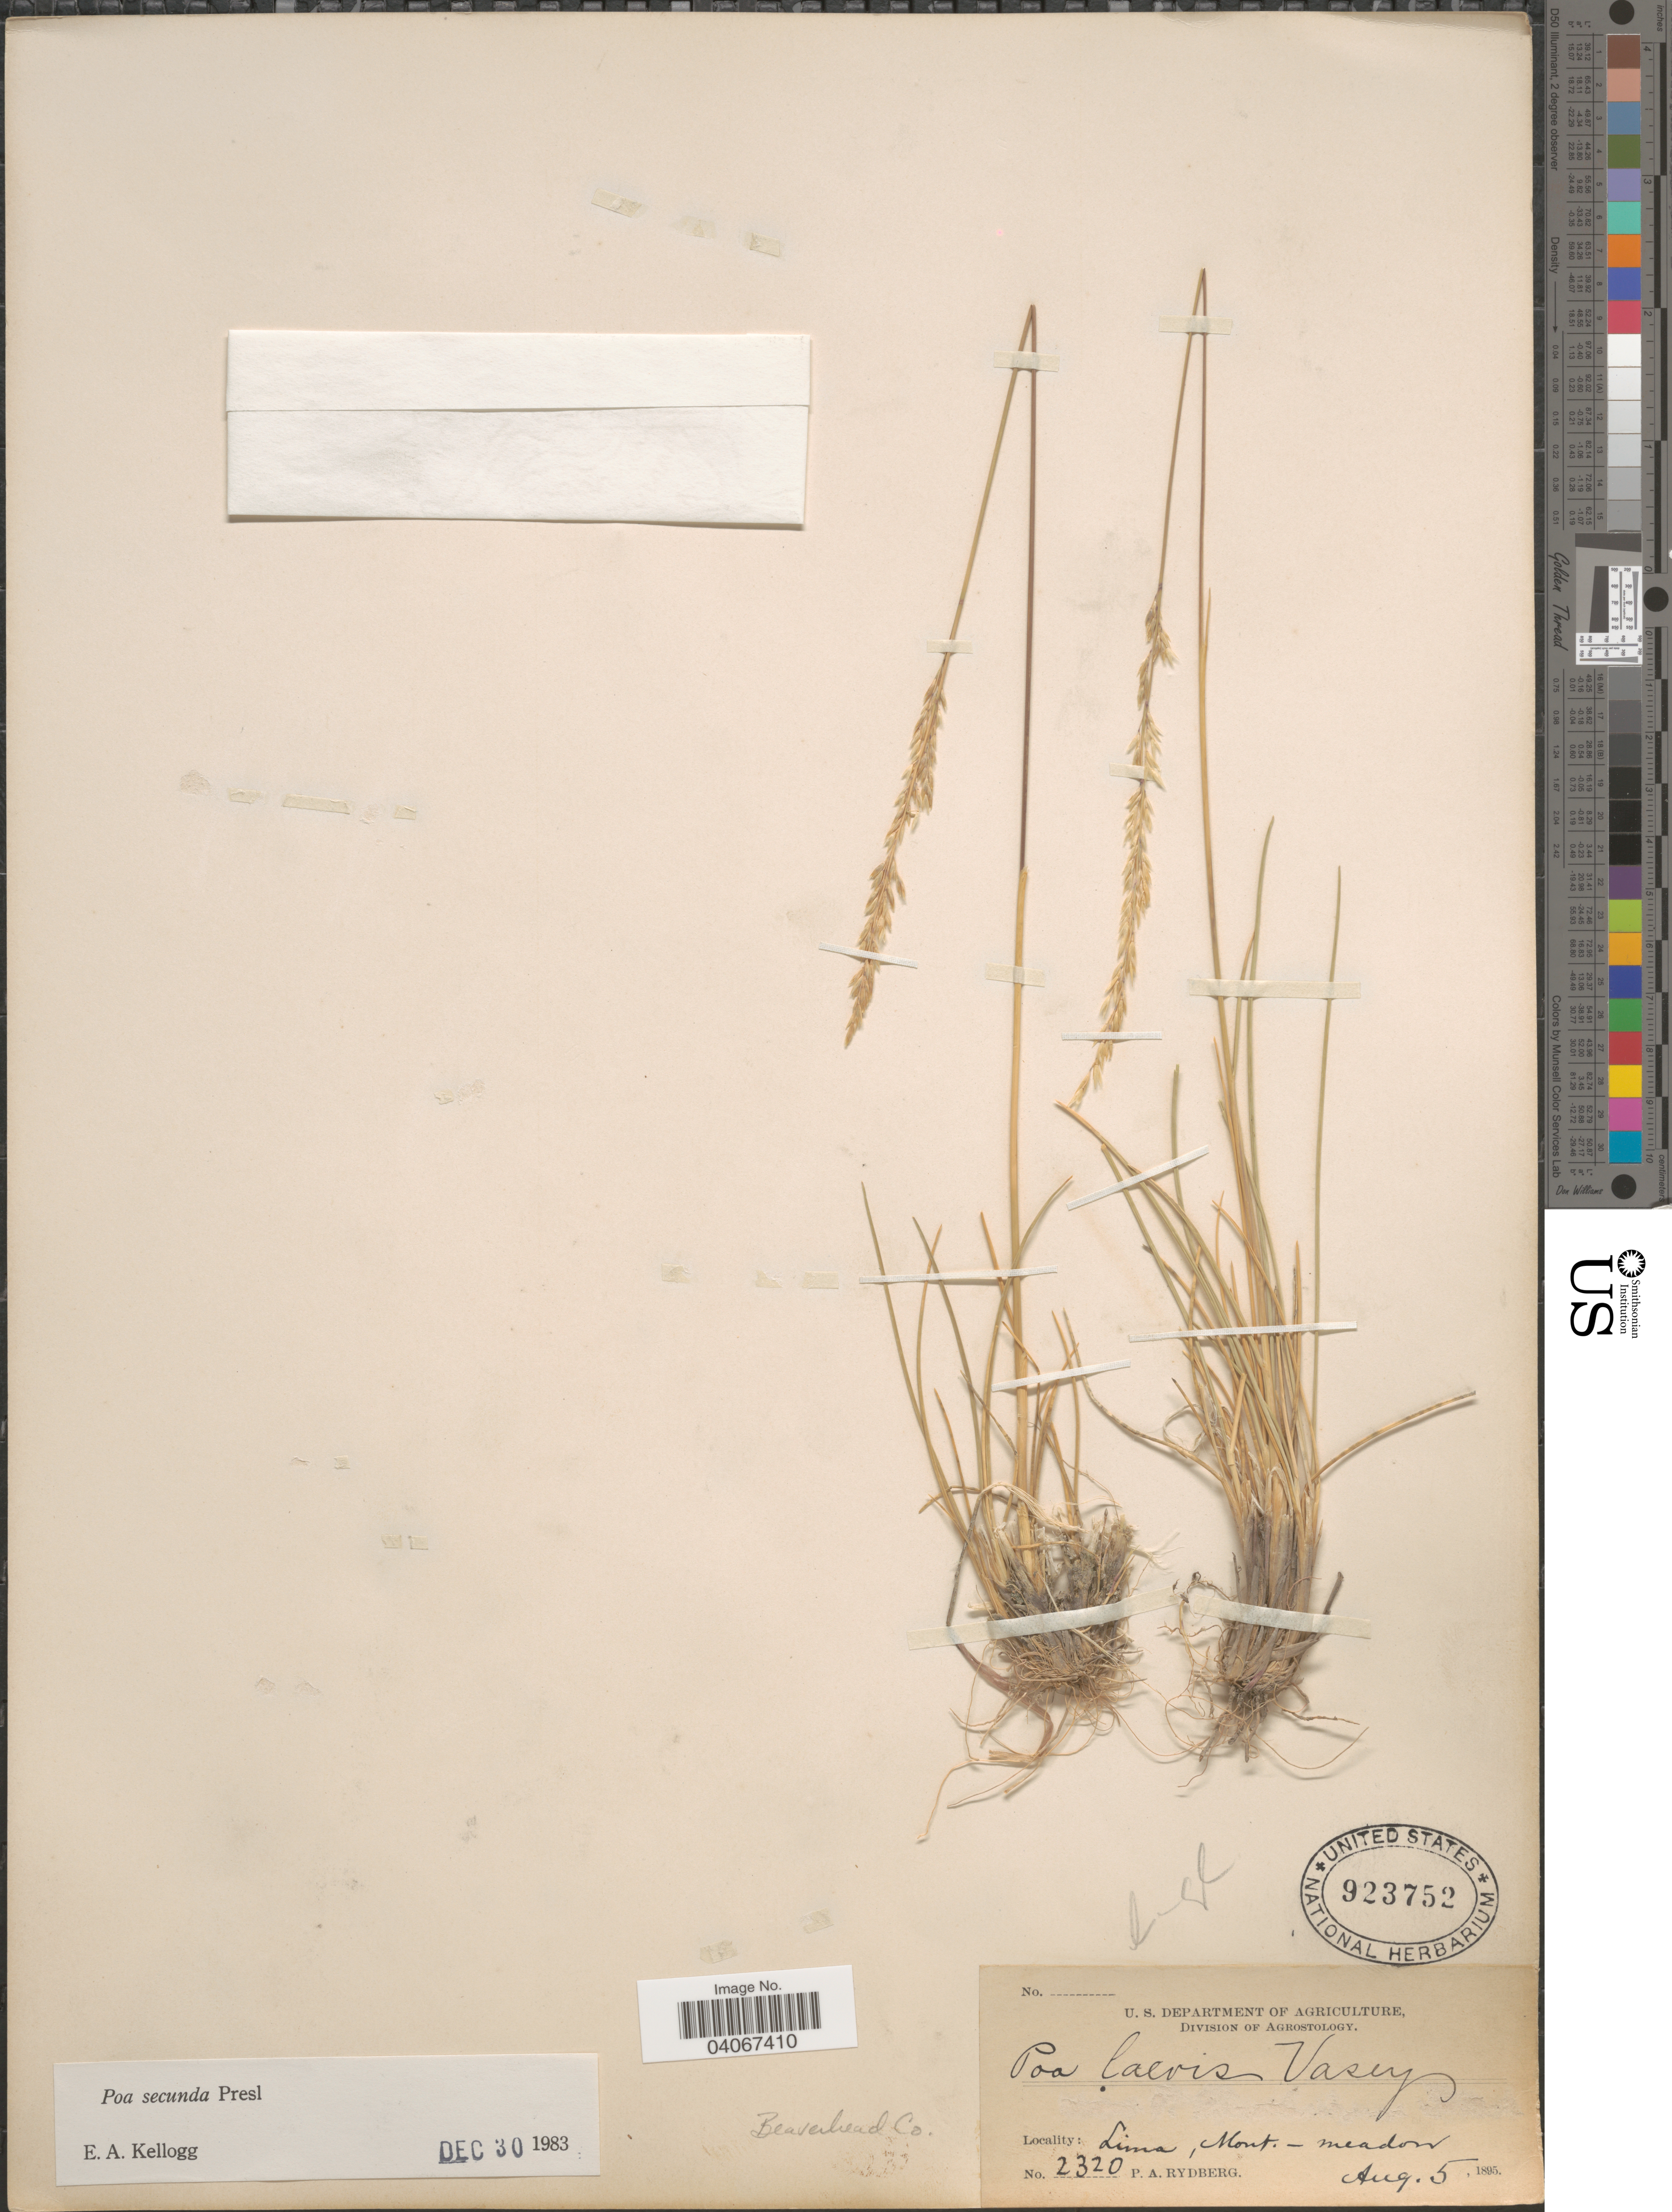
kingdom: Plantae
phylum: Tracheophyta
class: Liliopsida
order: Poales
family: Poaceae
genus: Poa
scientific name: Poa secunda subsp. secunda var. secunda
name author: J. Presl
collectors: P. A. Rydberg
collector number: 2320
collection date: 1895-08-05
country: United States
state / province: Montana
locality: Beaverhead Co. Lima.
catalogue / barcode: US 923752